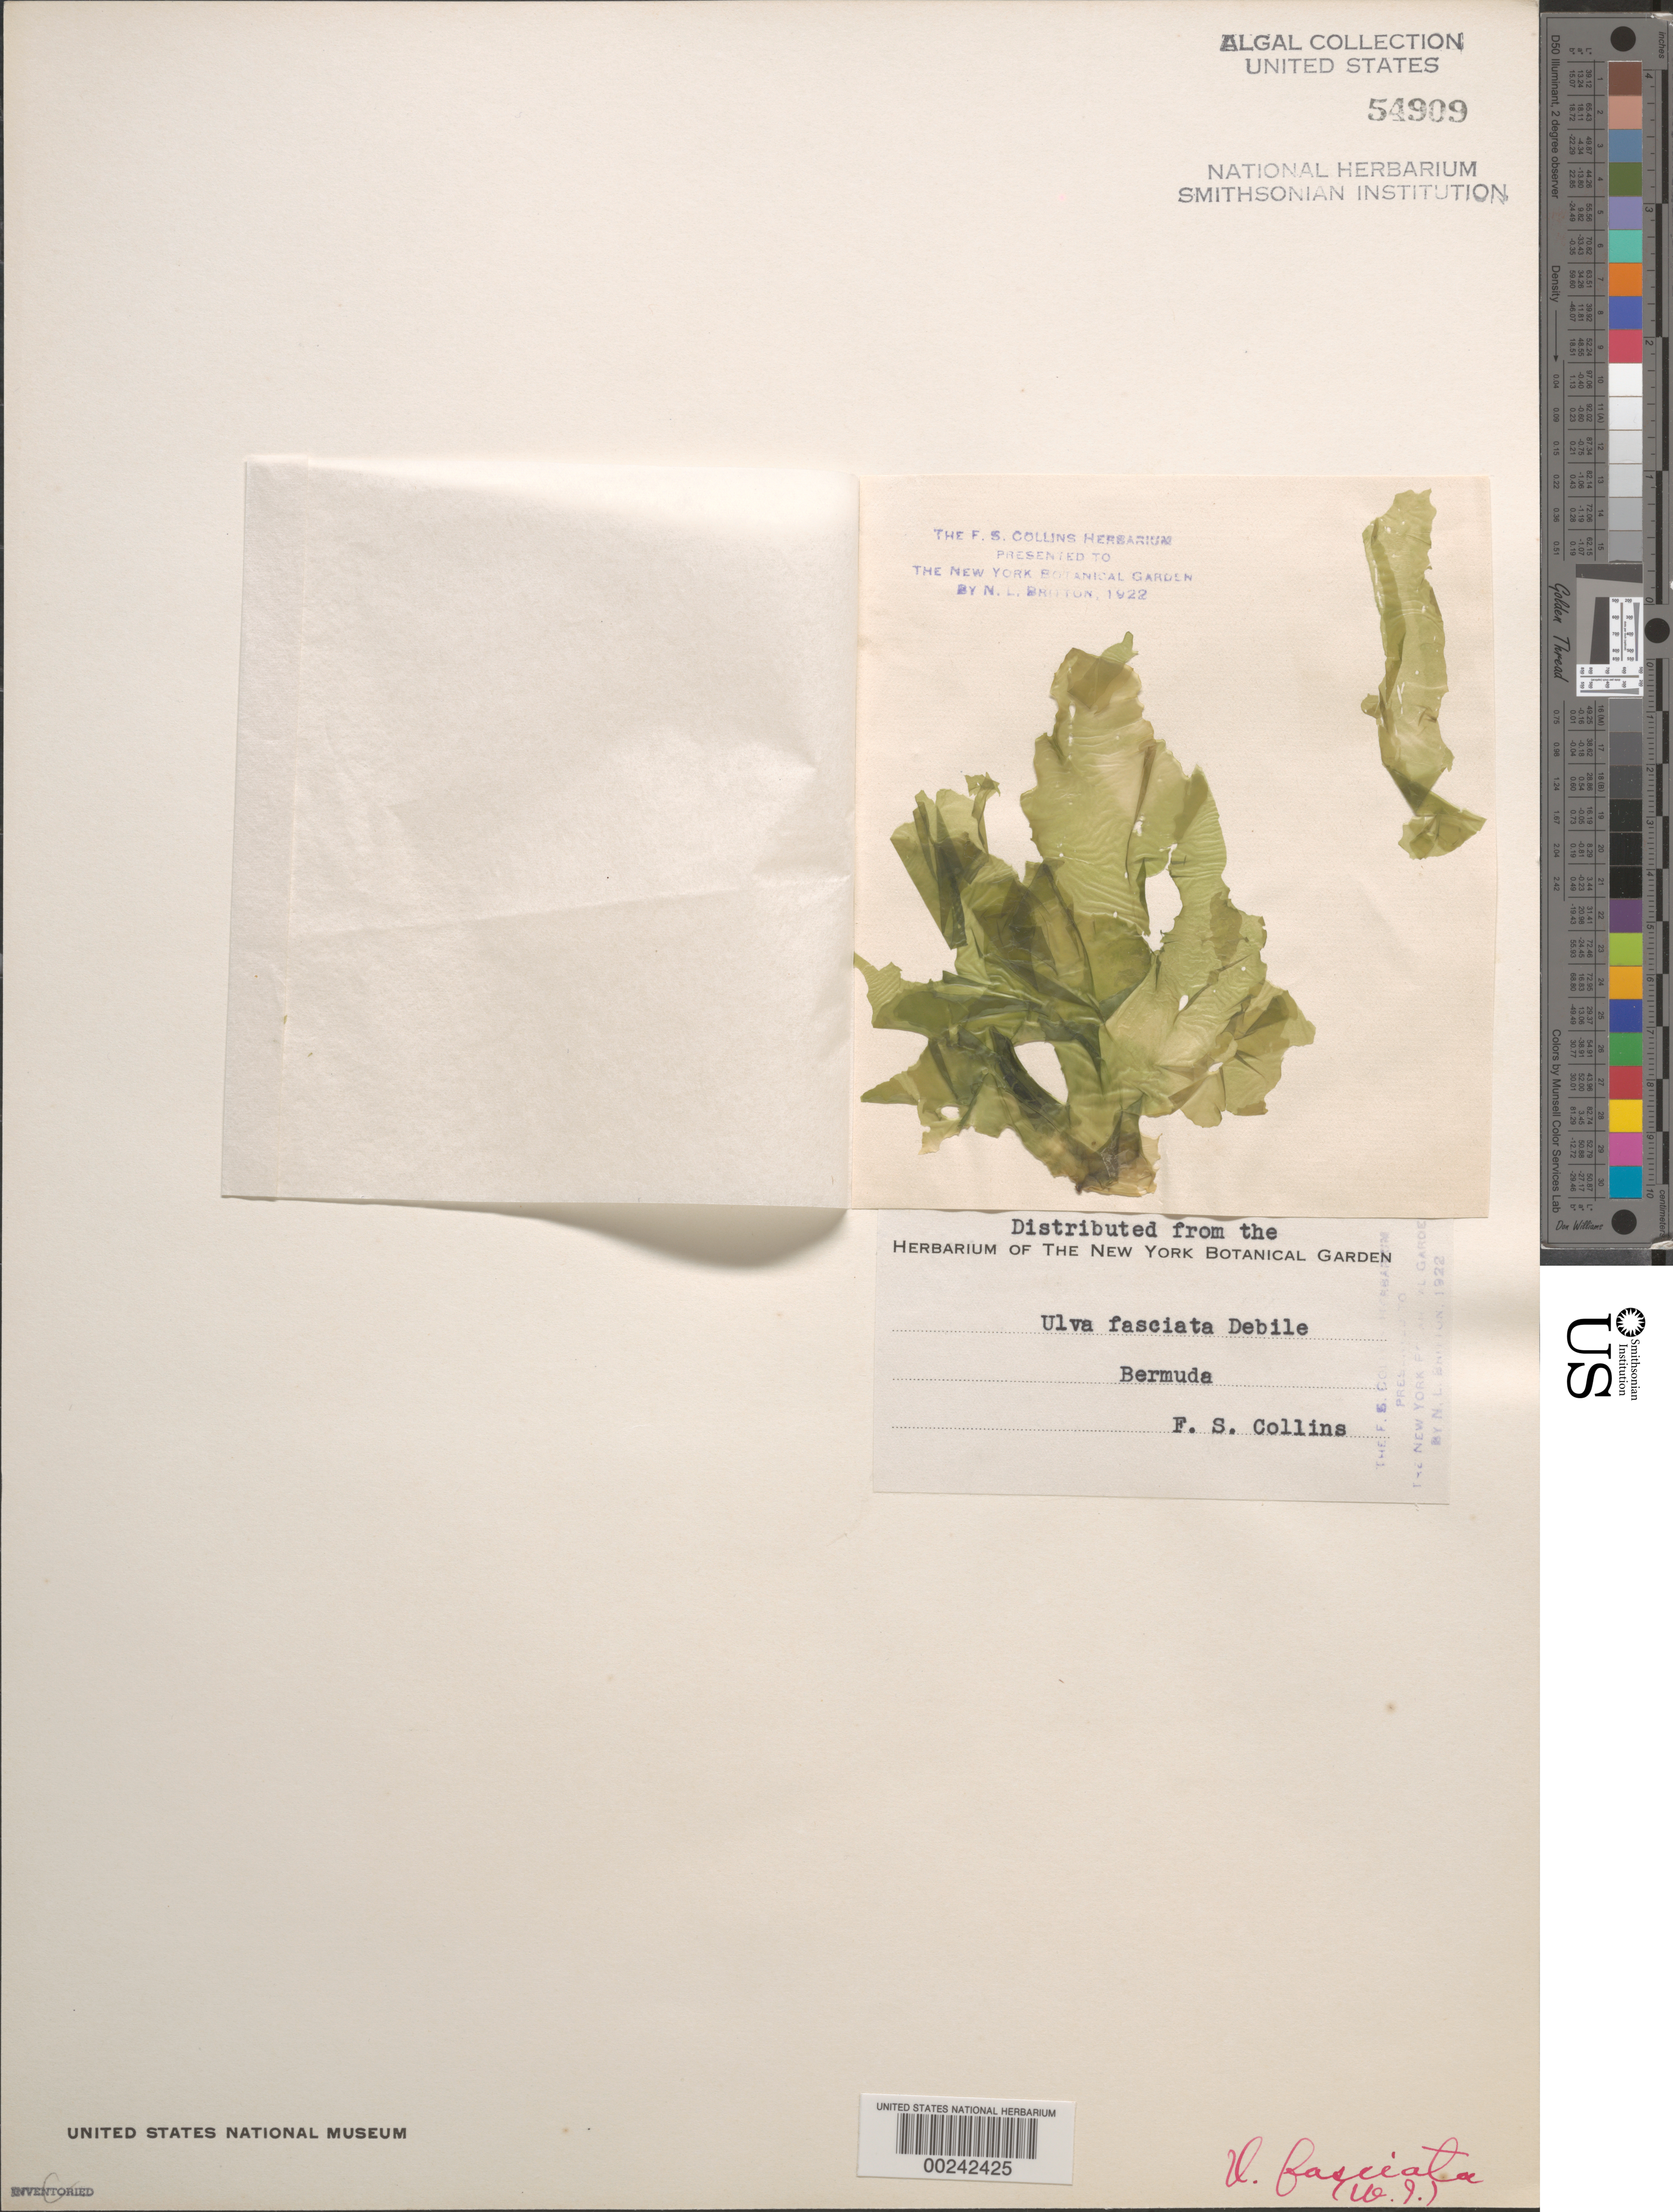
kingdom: Plantae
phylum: Chlorophyta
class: Ulvophyceae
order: Ulvales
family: Ulvaceae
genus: Ulva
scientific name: Ulva lactuca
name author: L.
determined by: Algae name updating Project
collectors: F. Collins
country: Bermuda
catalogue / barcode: US 54909